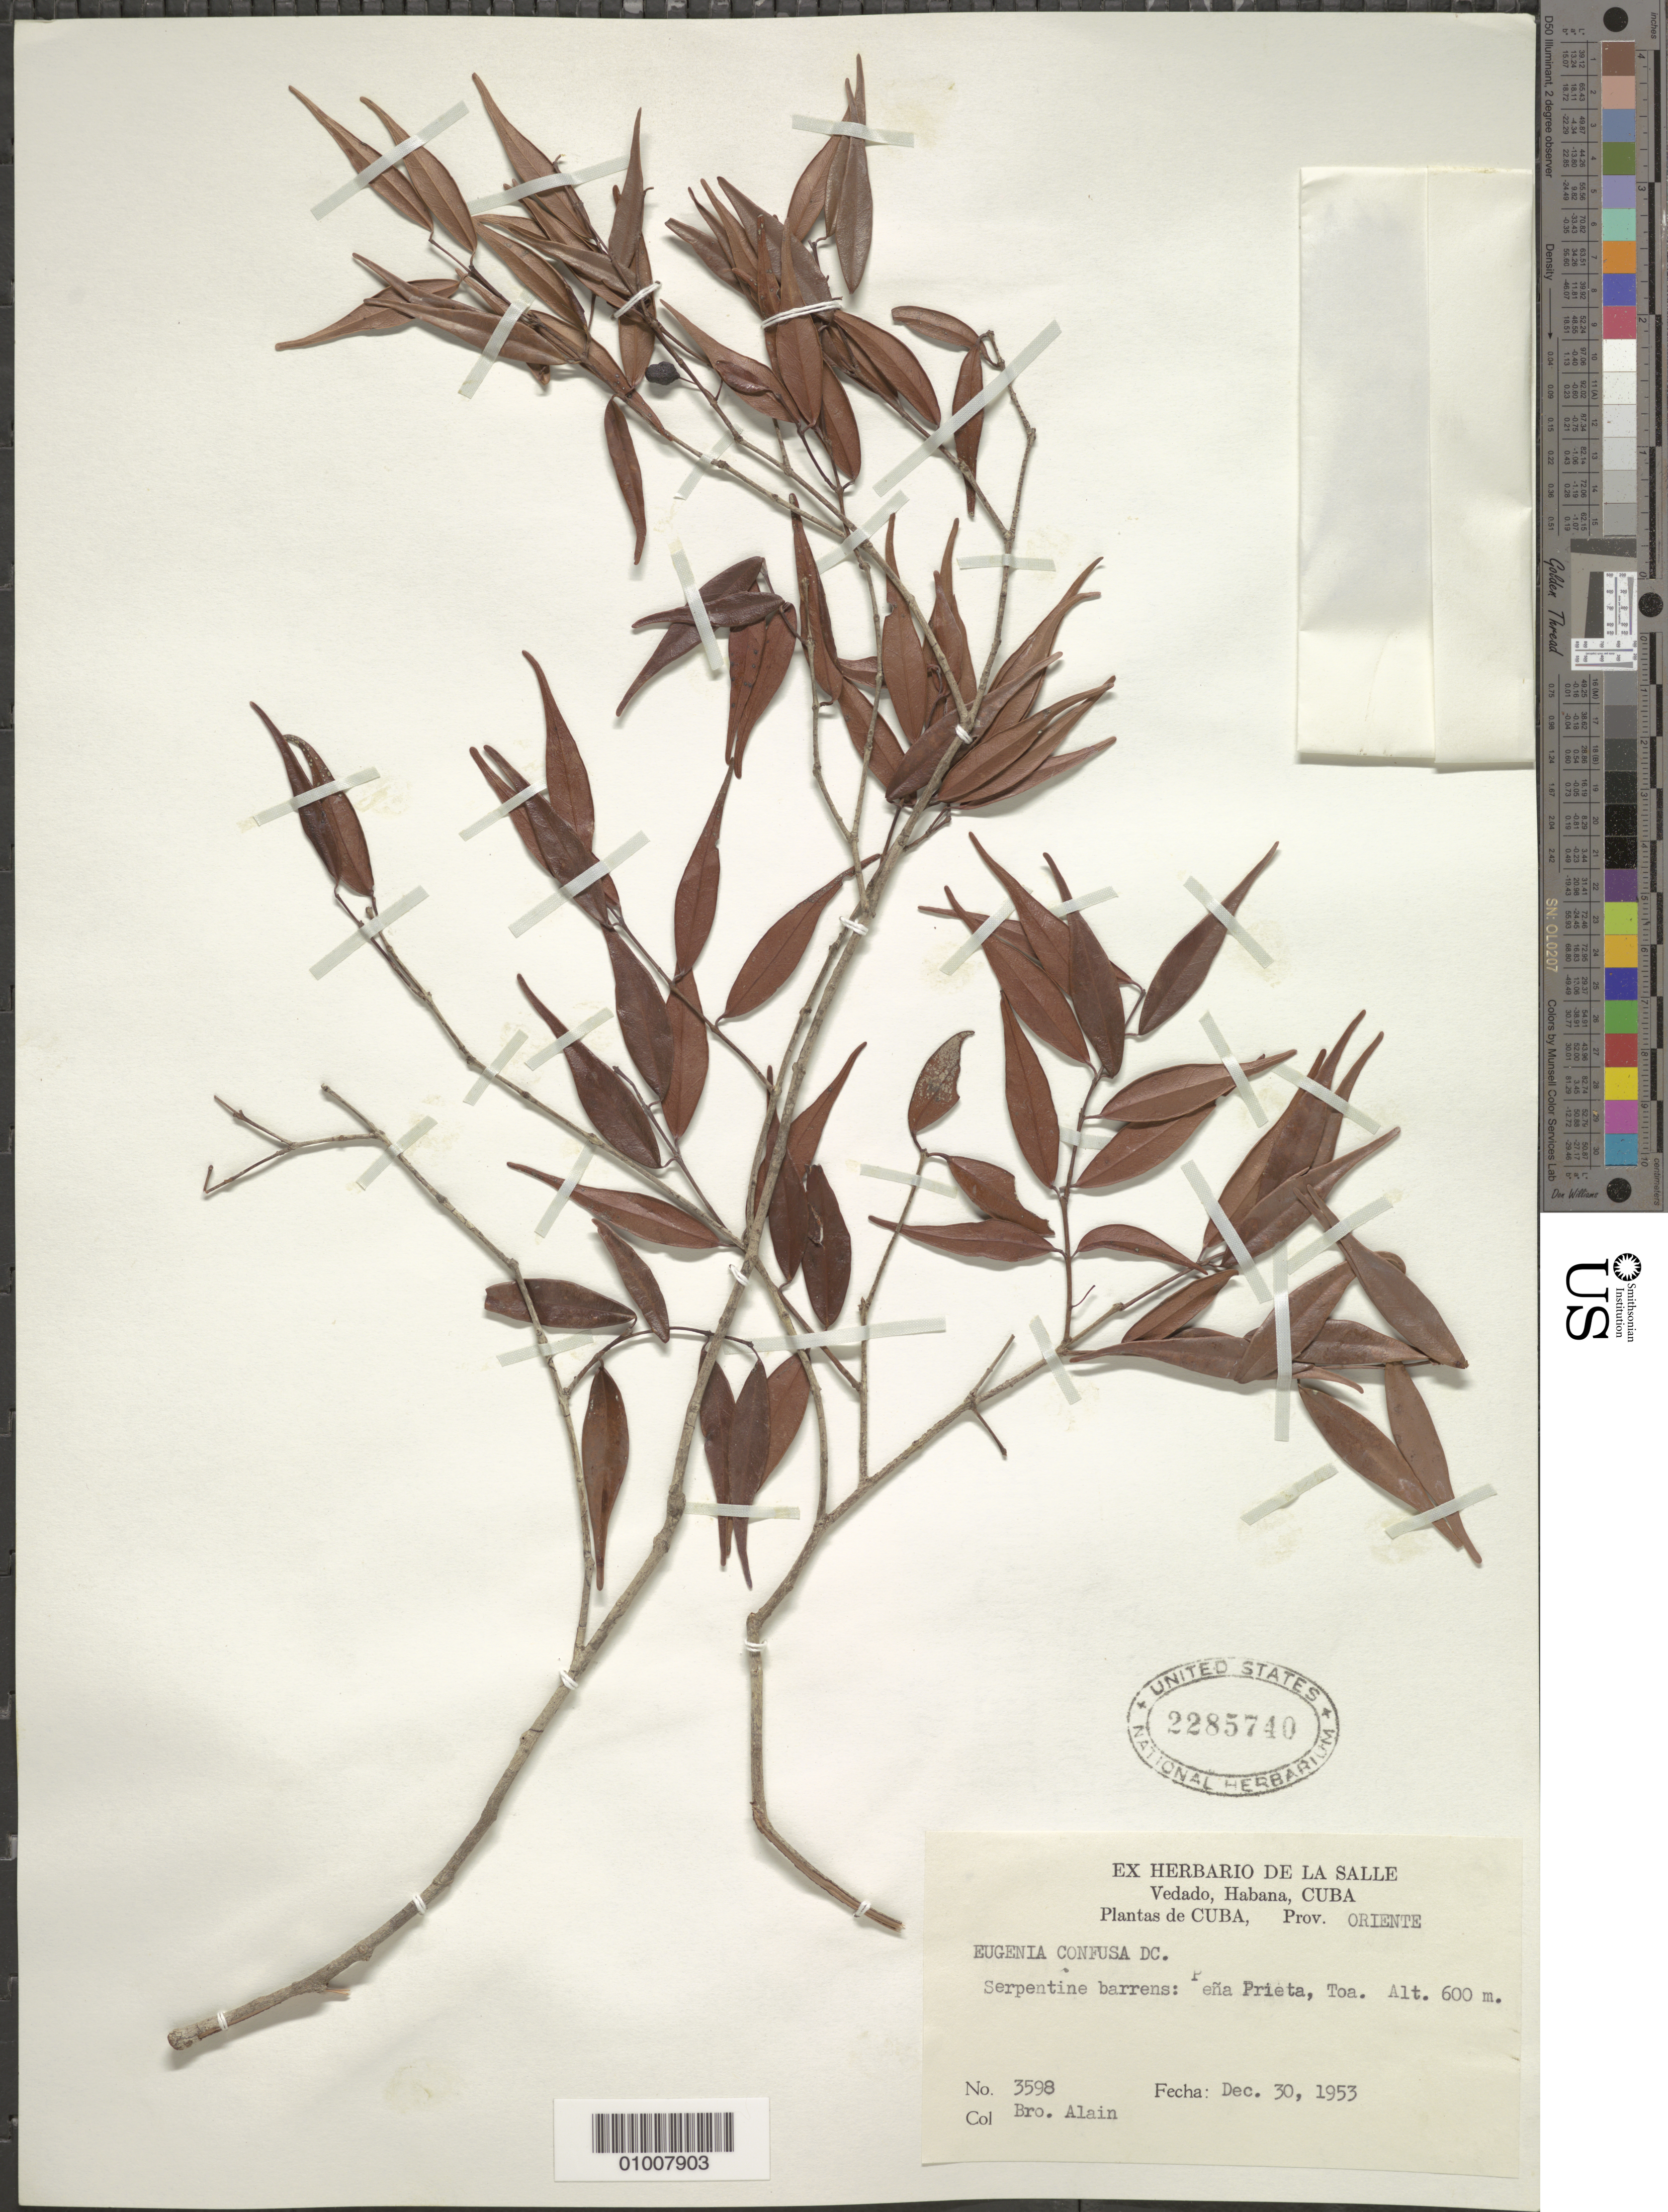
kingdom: Plantae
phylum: Tracheophyta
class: Magnoliopsida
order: Myrtales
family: Myrtaceae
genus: Eugenia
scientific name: Eugenia confusa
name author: DC.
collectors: A. H. Liogier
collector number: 3598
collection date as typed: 30 Dec 1953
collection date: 1953-12-30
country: Cuba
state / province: Oriente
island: Cuba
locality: Peña Prieta, Toa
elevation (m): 600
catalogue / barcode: US 2285740